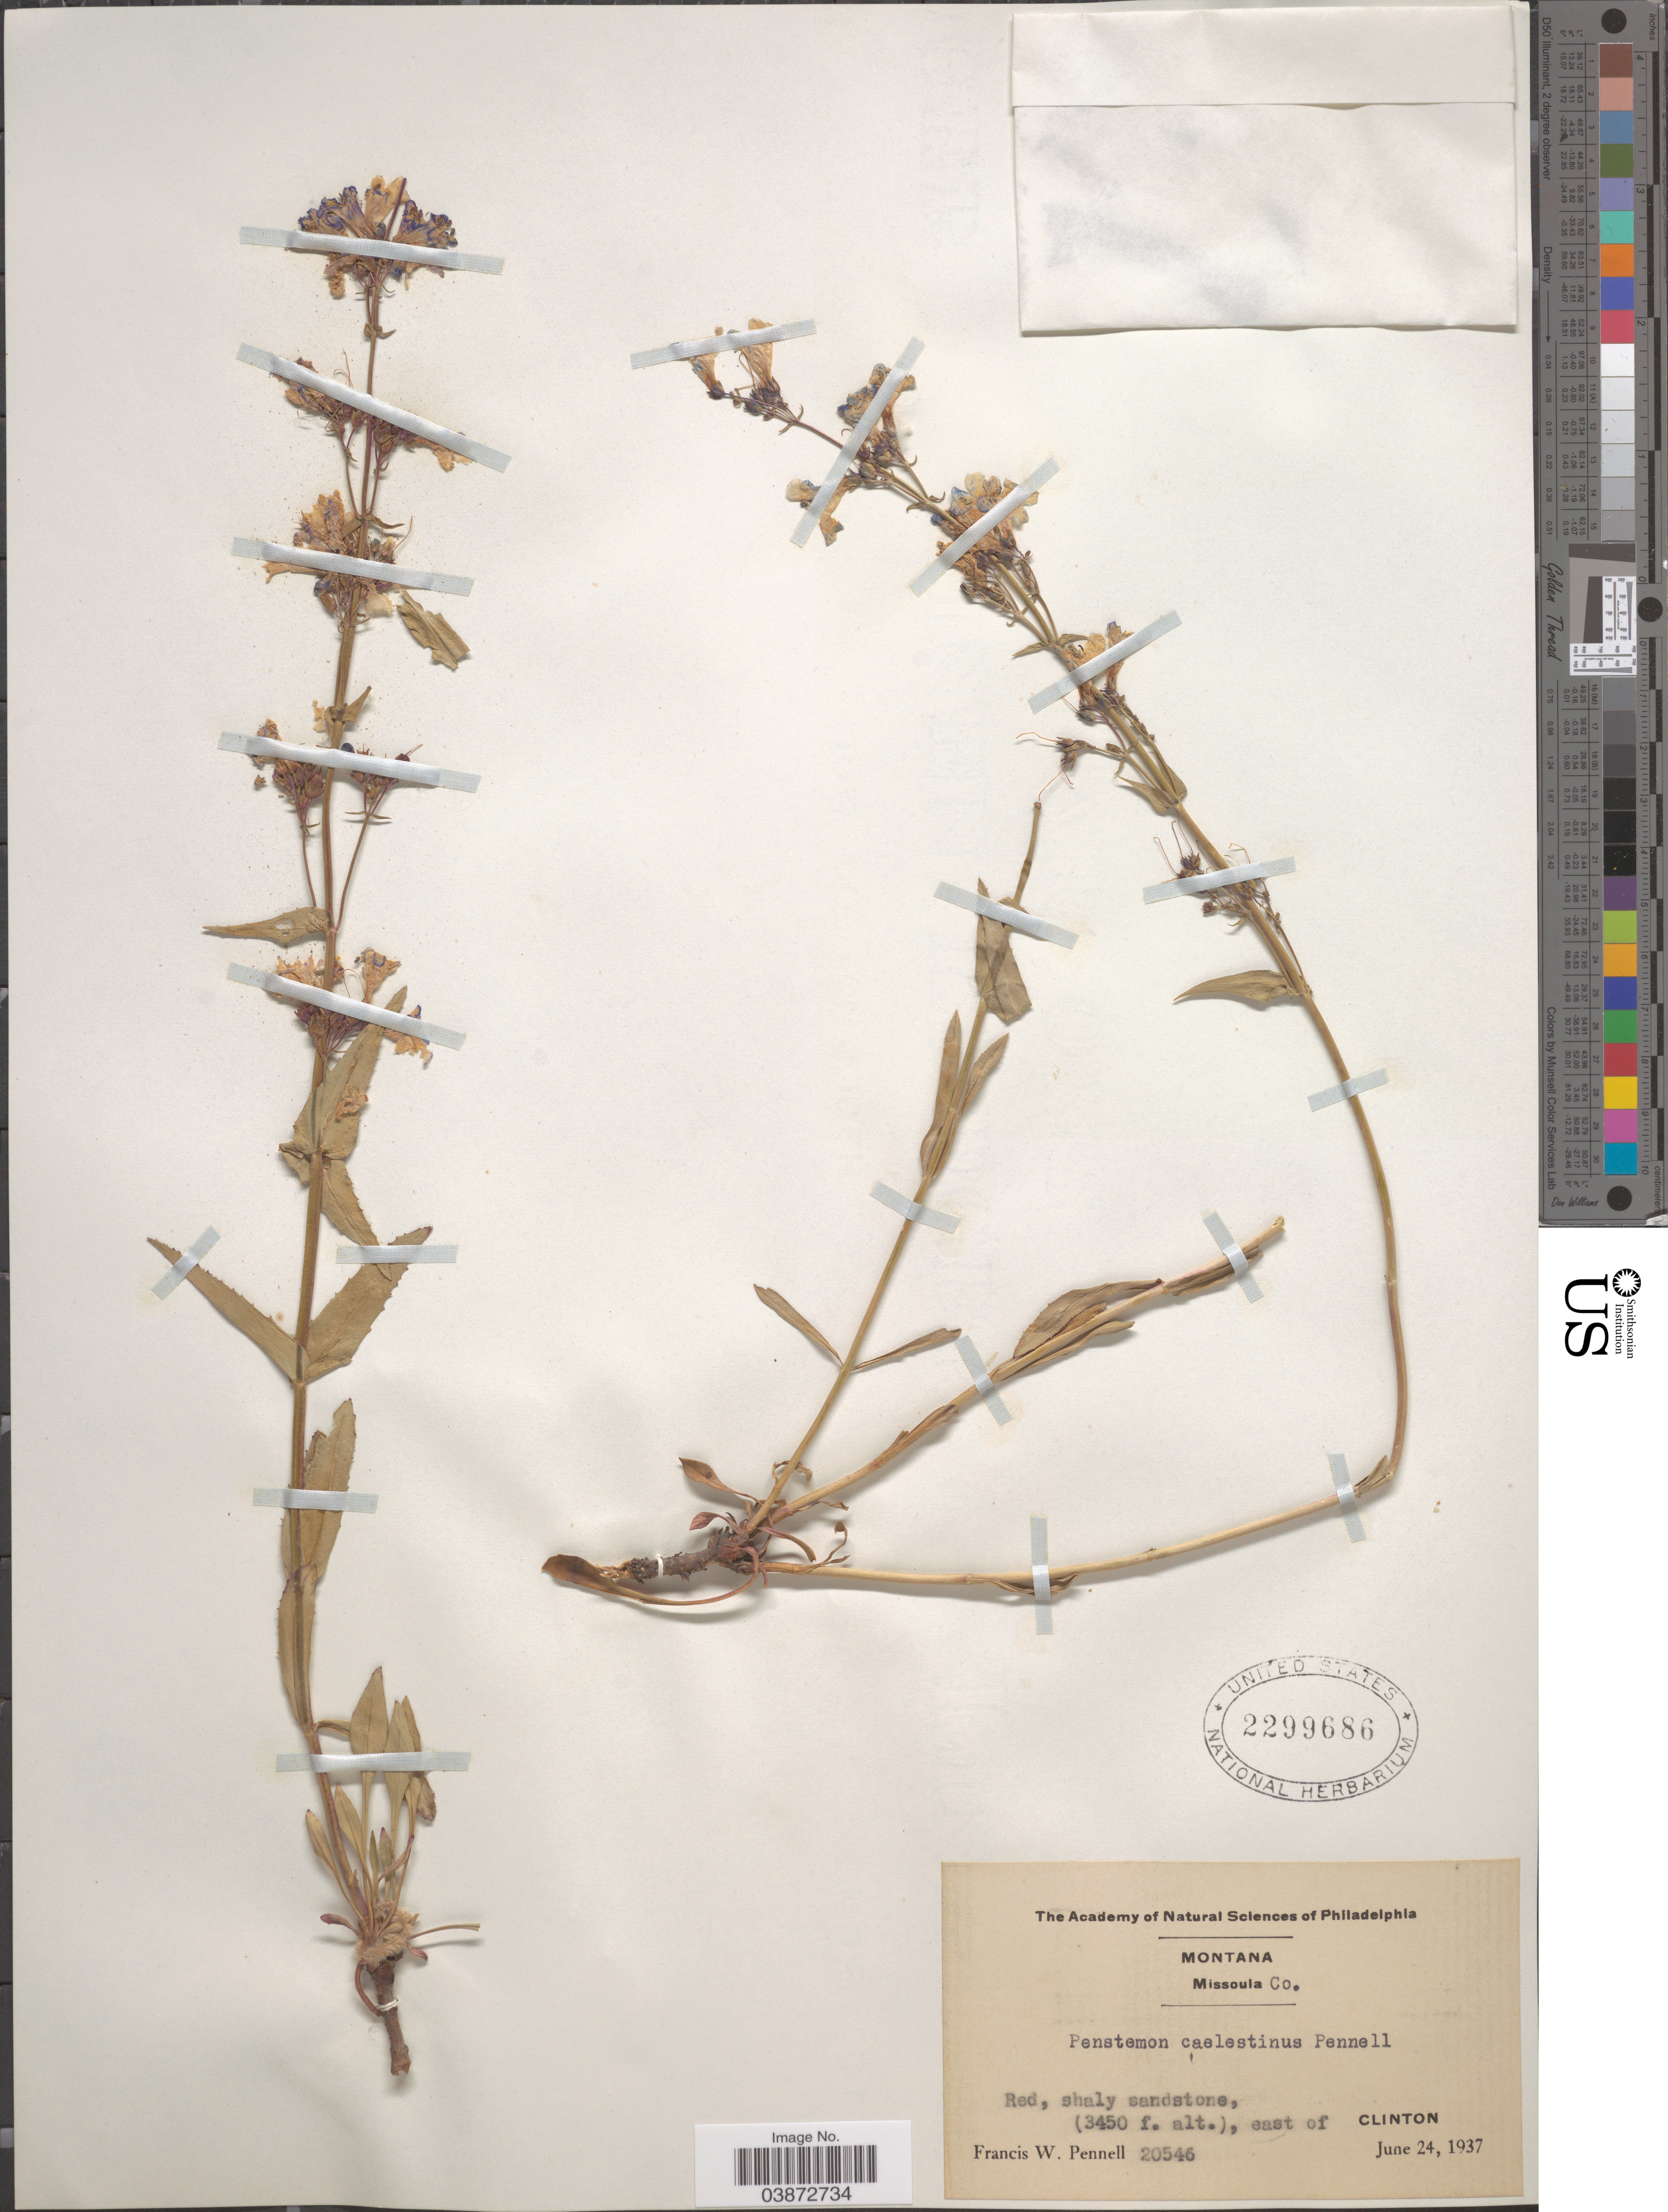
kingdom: Plantae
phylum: Tracheophyta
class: Magnoliopsida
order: Lamiales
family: Plantaginaceae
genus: Penstemon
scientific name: Penstemon albertinus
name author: Greene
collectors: F. W. Pennell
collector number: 20546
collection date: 1937-06-24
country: United States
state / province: Montana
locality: Missoula Co. East of Clinton.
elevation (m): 1052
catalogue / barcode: US 2299686